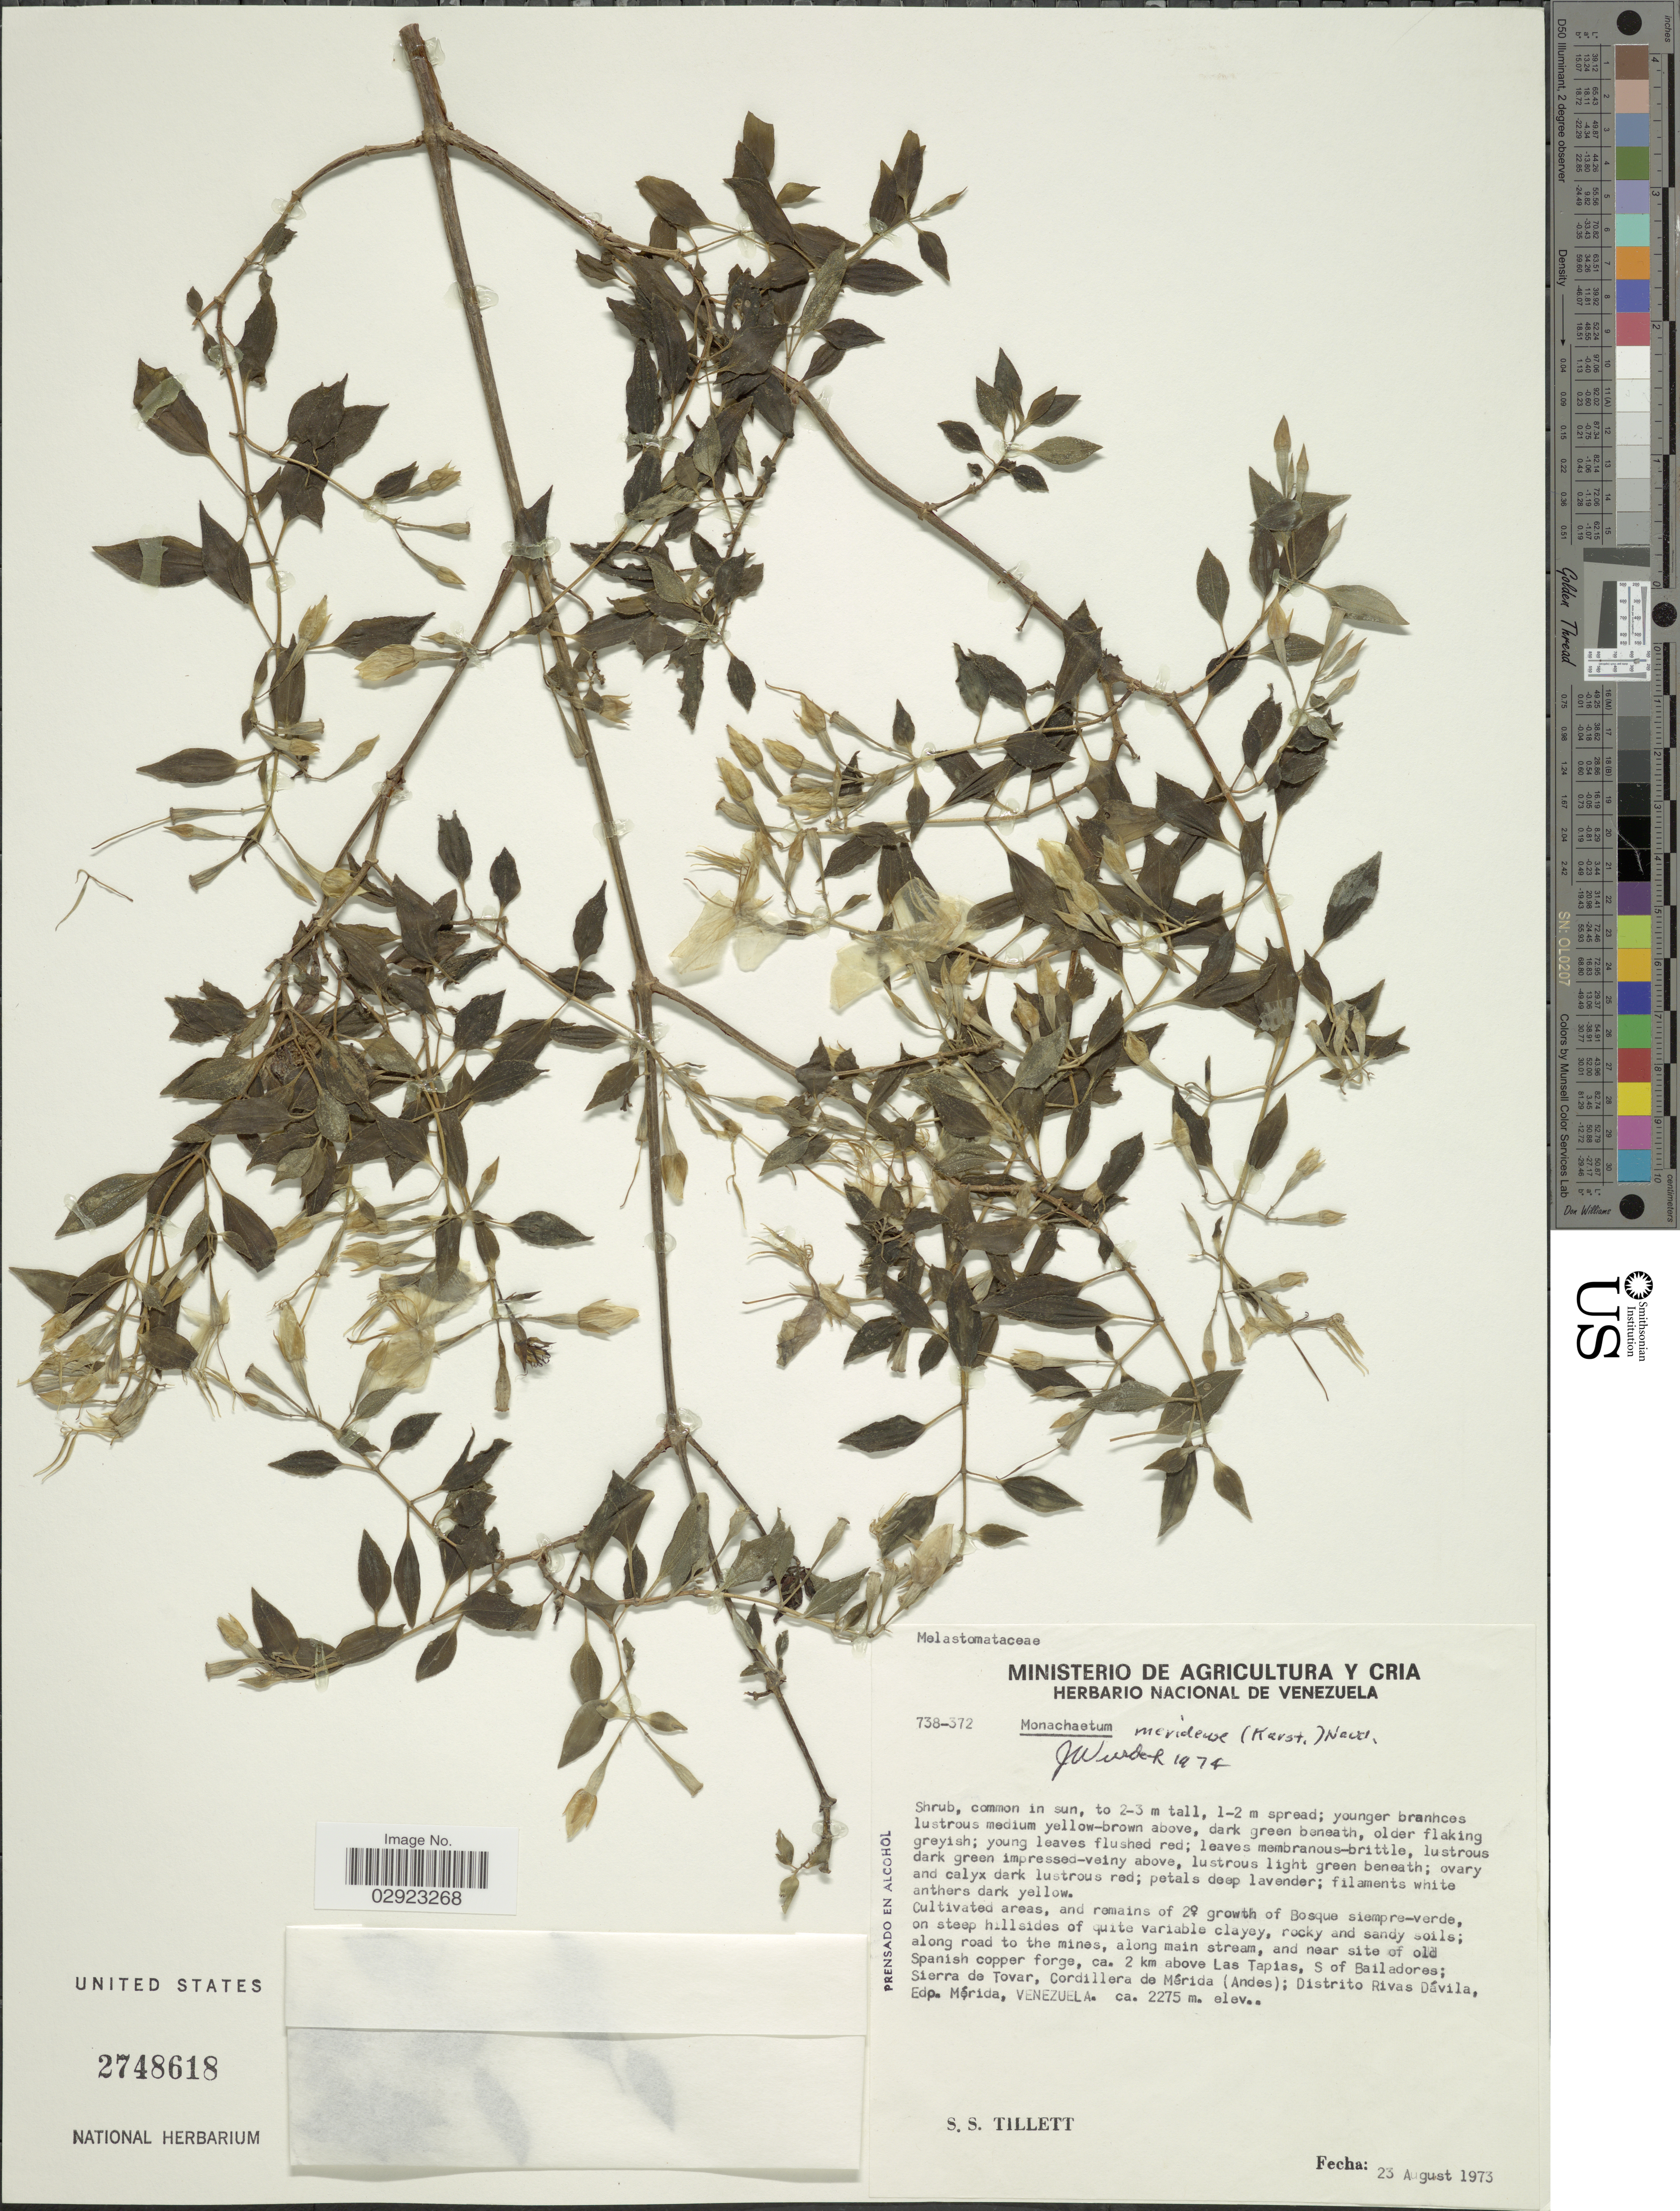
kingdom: Plantae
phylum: Tracheophyta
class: Magnoliopsida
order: Myrtales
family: Melastomataceae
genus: Monochaetum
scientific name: Monochaetum meridense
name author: (H. Karst.) Naudin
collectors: S. S. Tillett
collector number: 738-372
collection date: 1973-08-23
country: Venezuela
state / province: Mérida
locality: Along road to the mines, along main stream, and near site of old Spanish copper forge, ca. 2 km above Las Tapias, S of Bailadores; Sierra de Tovar, Cordillera de Mérida (Andes); Distrito Rivas Dávila.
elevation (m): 2275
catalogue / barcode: US 2748618